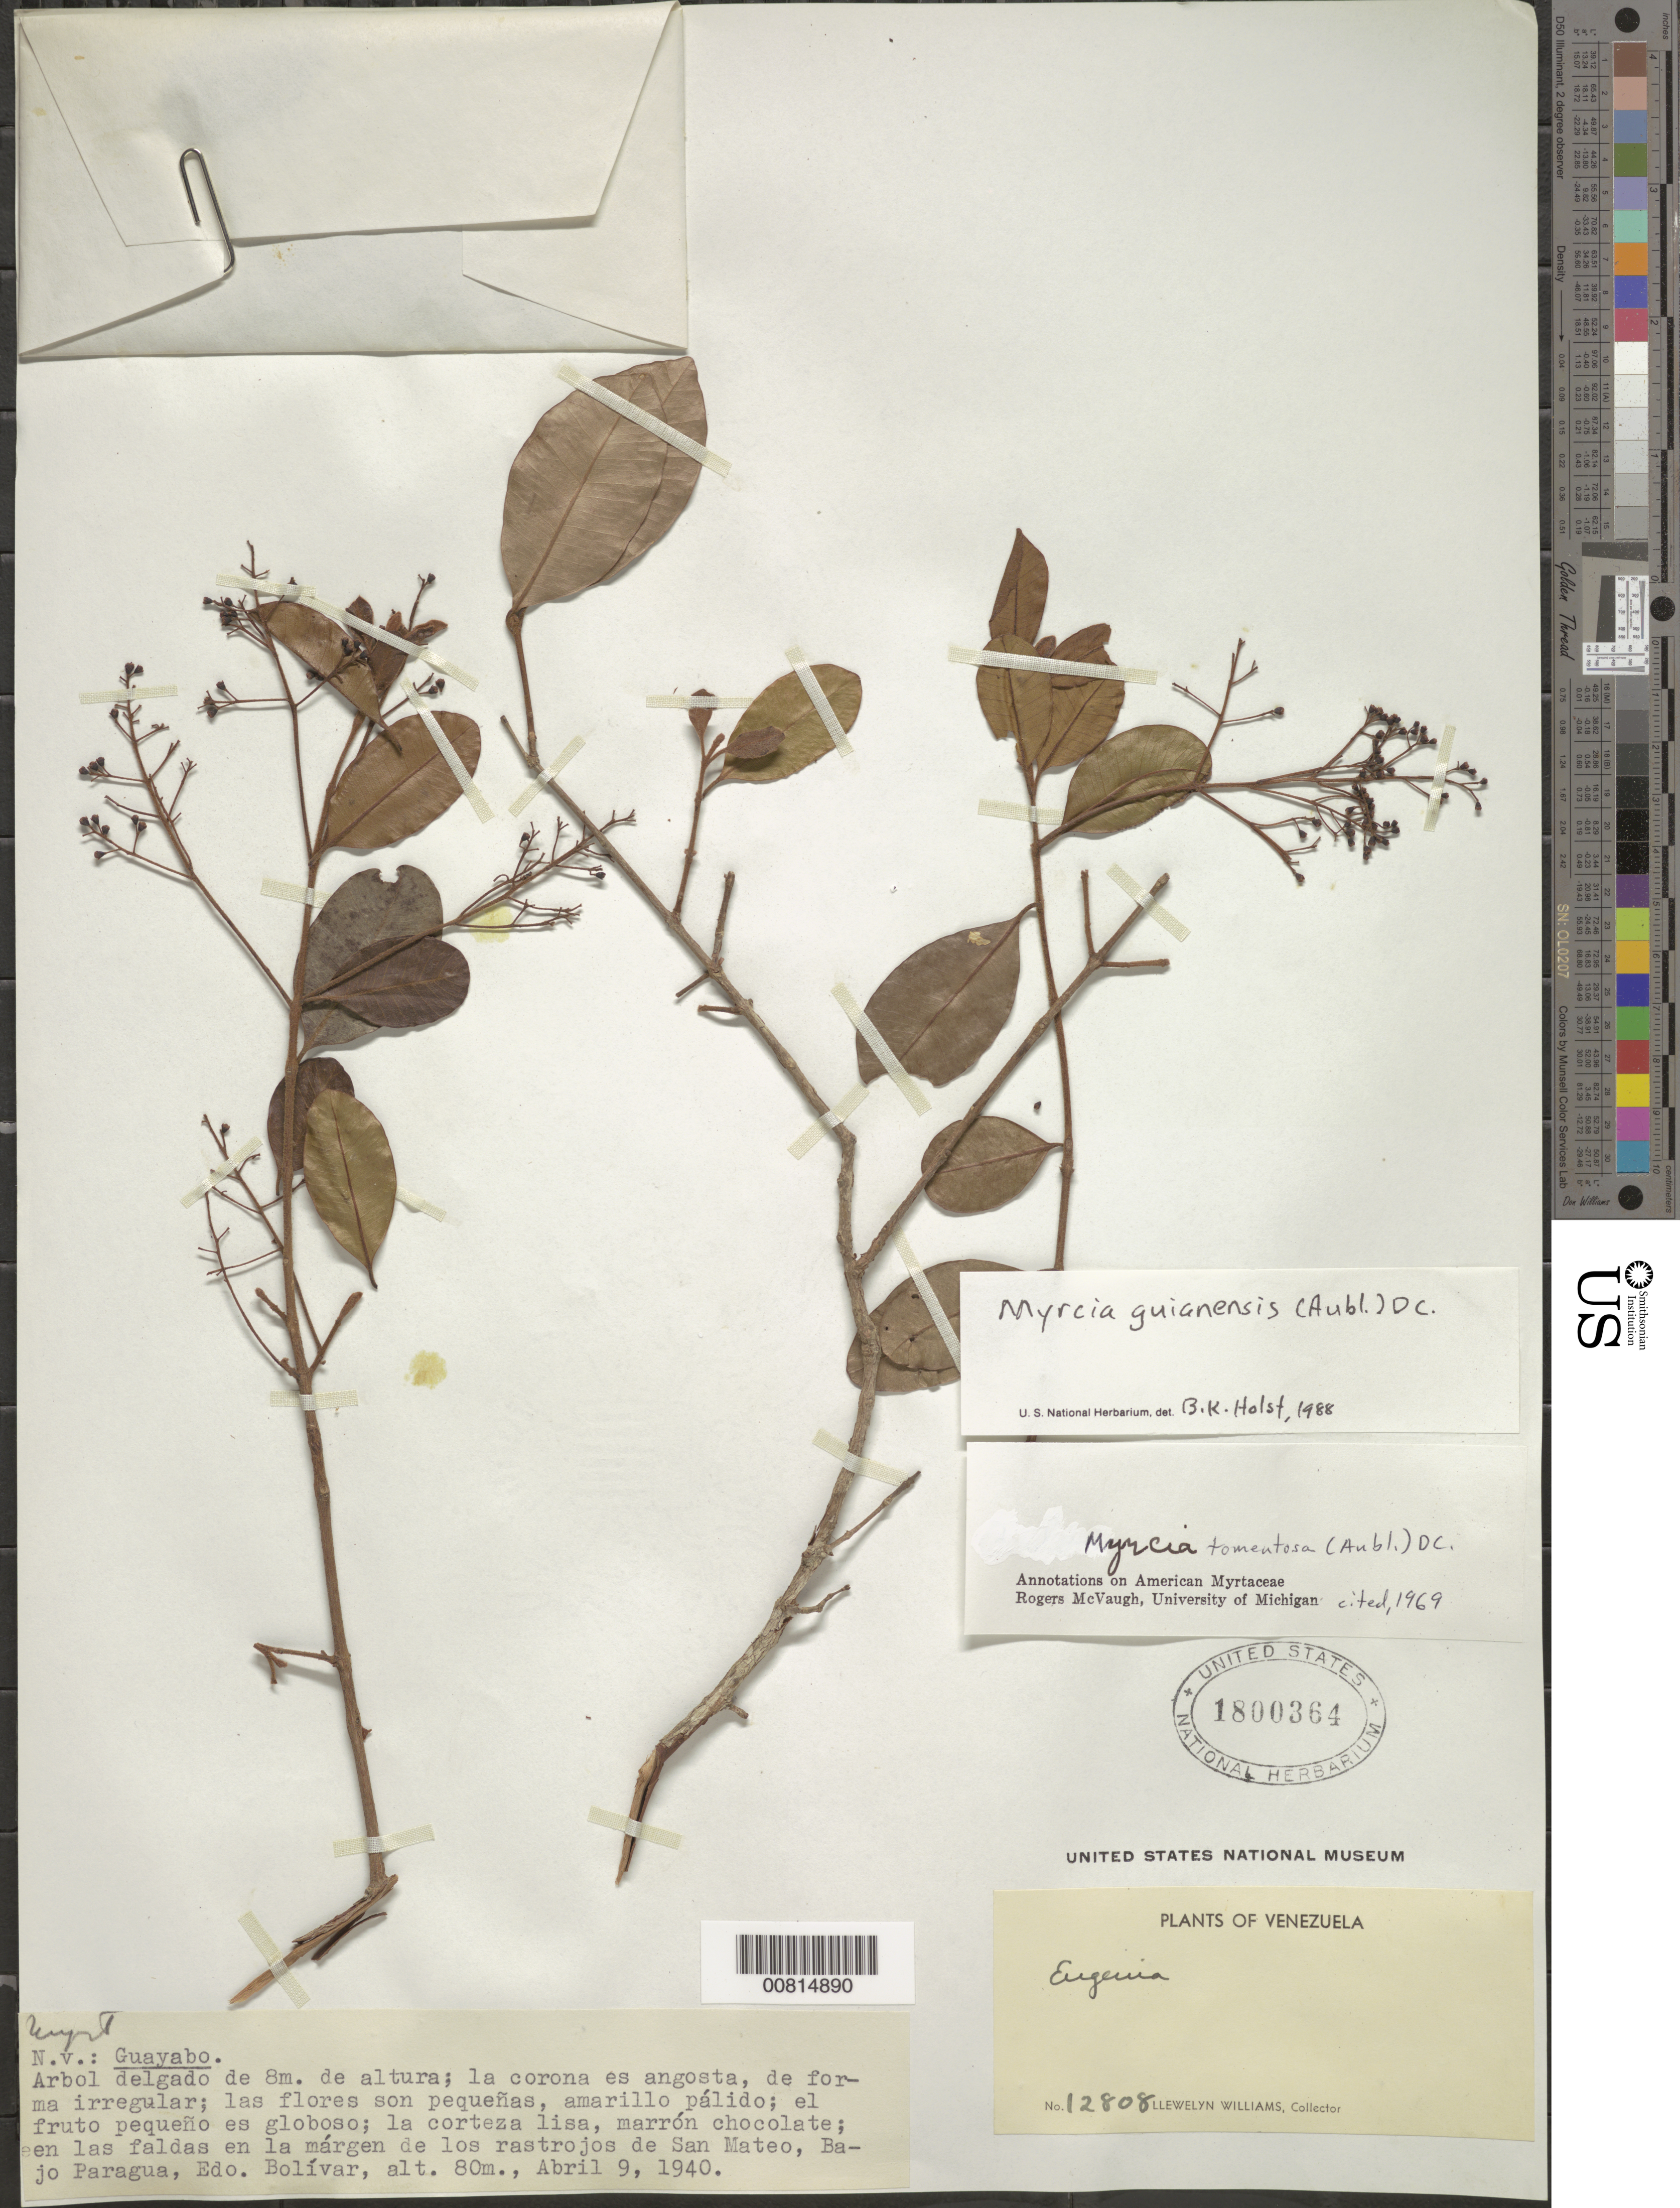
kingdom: Plantae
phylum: Tracheophyta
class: Magnoliopsida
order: Myrtales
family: Myrtaceae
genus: Myrcia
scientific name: Myrcia guianensis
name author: (Aubl.) DC.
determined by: Holst, Bruce K.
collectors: Ll. Williams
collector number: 12808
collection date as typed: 9-Apr-40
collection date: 1940-04-09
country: Venezuela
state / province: Bolívar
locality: San Mateo, Bajo Paragua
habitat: Las faldas en márgen de los rastrojos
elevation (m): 80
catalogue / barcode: US 1800364